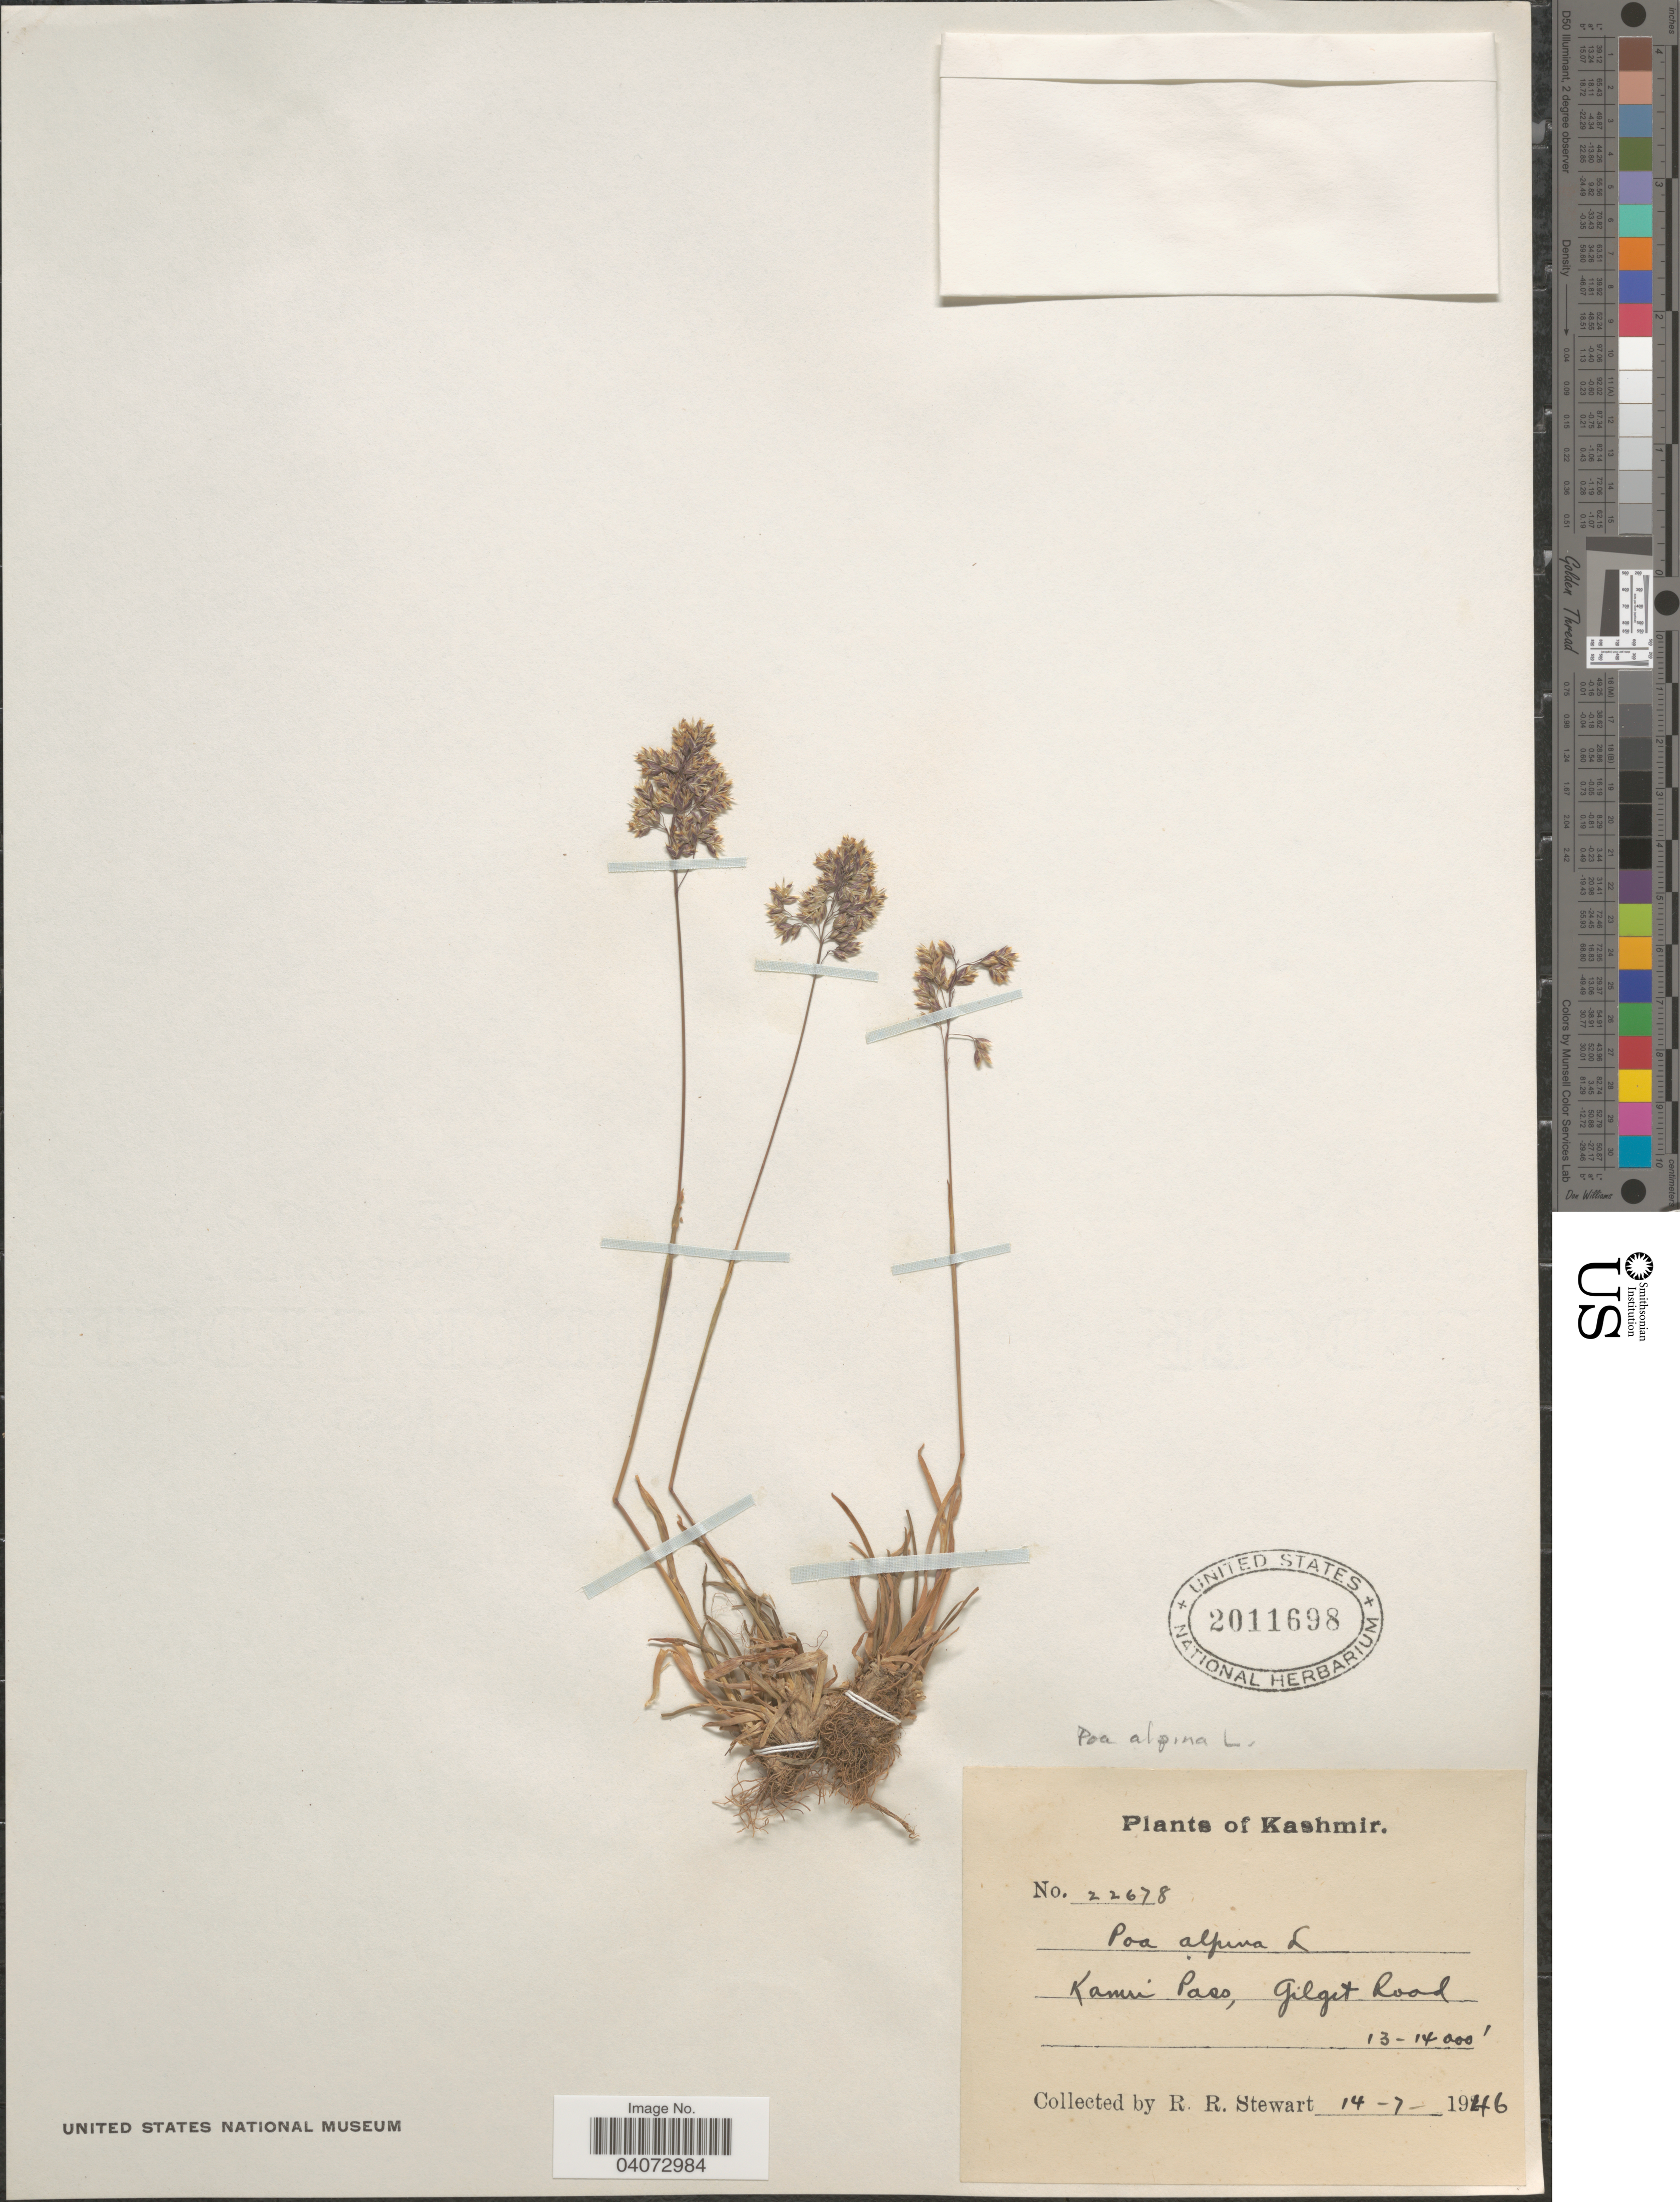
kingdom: Plantae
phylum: Tracheophyta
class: Liliopsida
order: Poales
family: Poaceae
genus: Poa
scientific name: Poa alpina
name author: L.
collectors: R. Stewart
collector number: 22678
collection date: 1946-07-14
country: Pakistan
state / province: Gilgit-Baltistan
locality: Kashmir. Kamri Pass, Gilgit Road.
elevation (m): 3962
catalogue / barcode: US 2011698